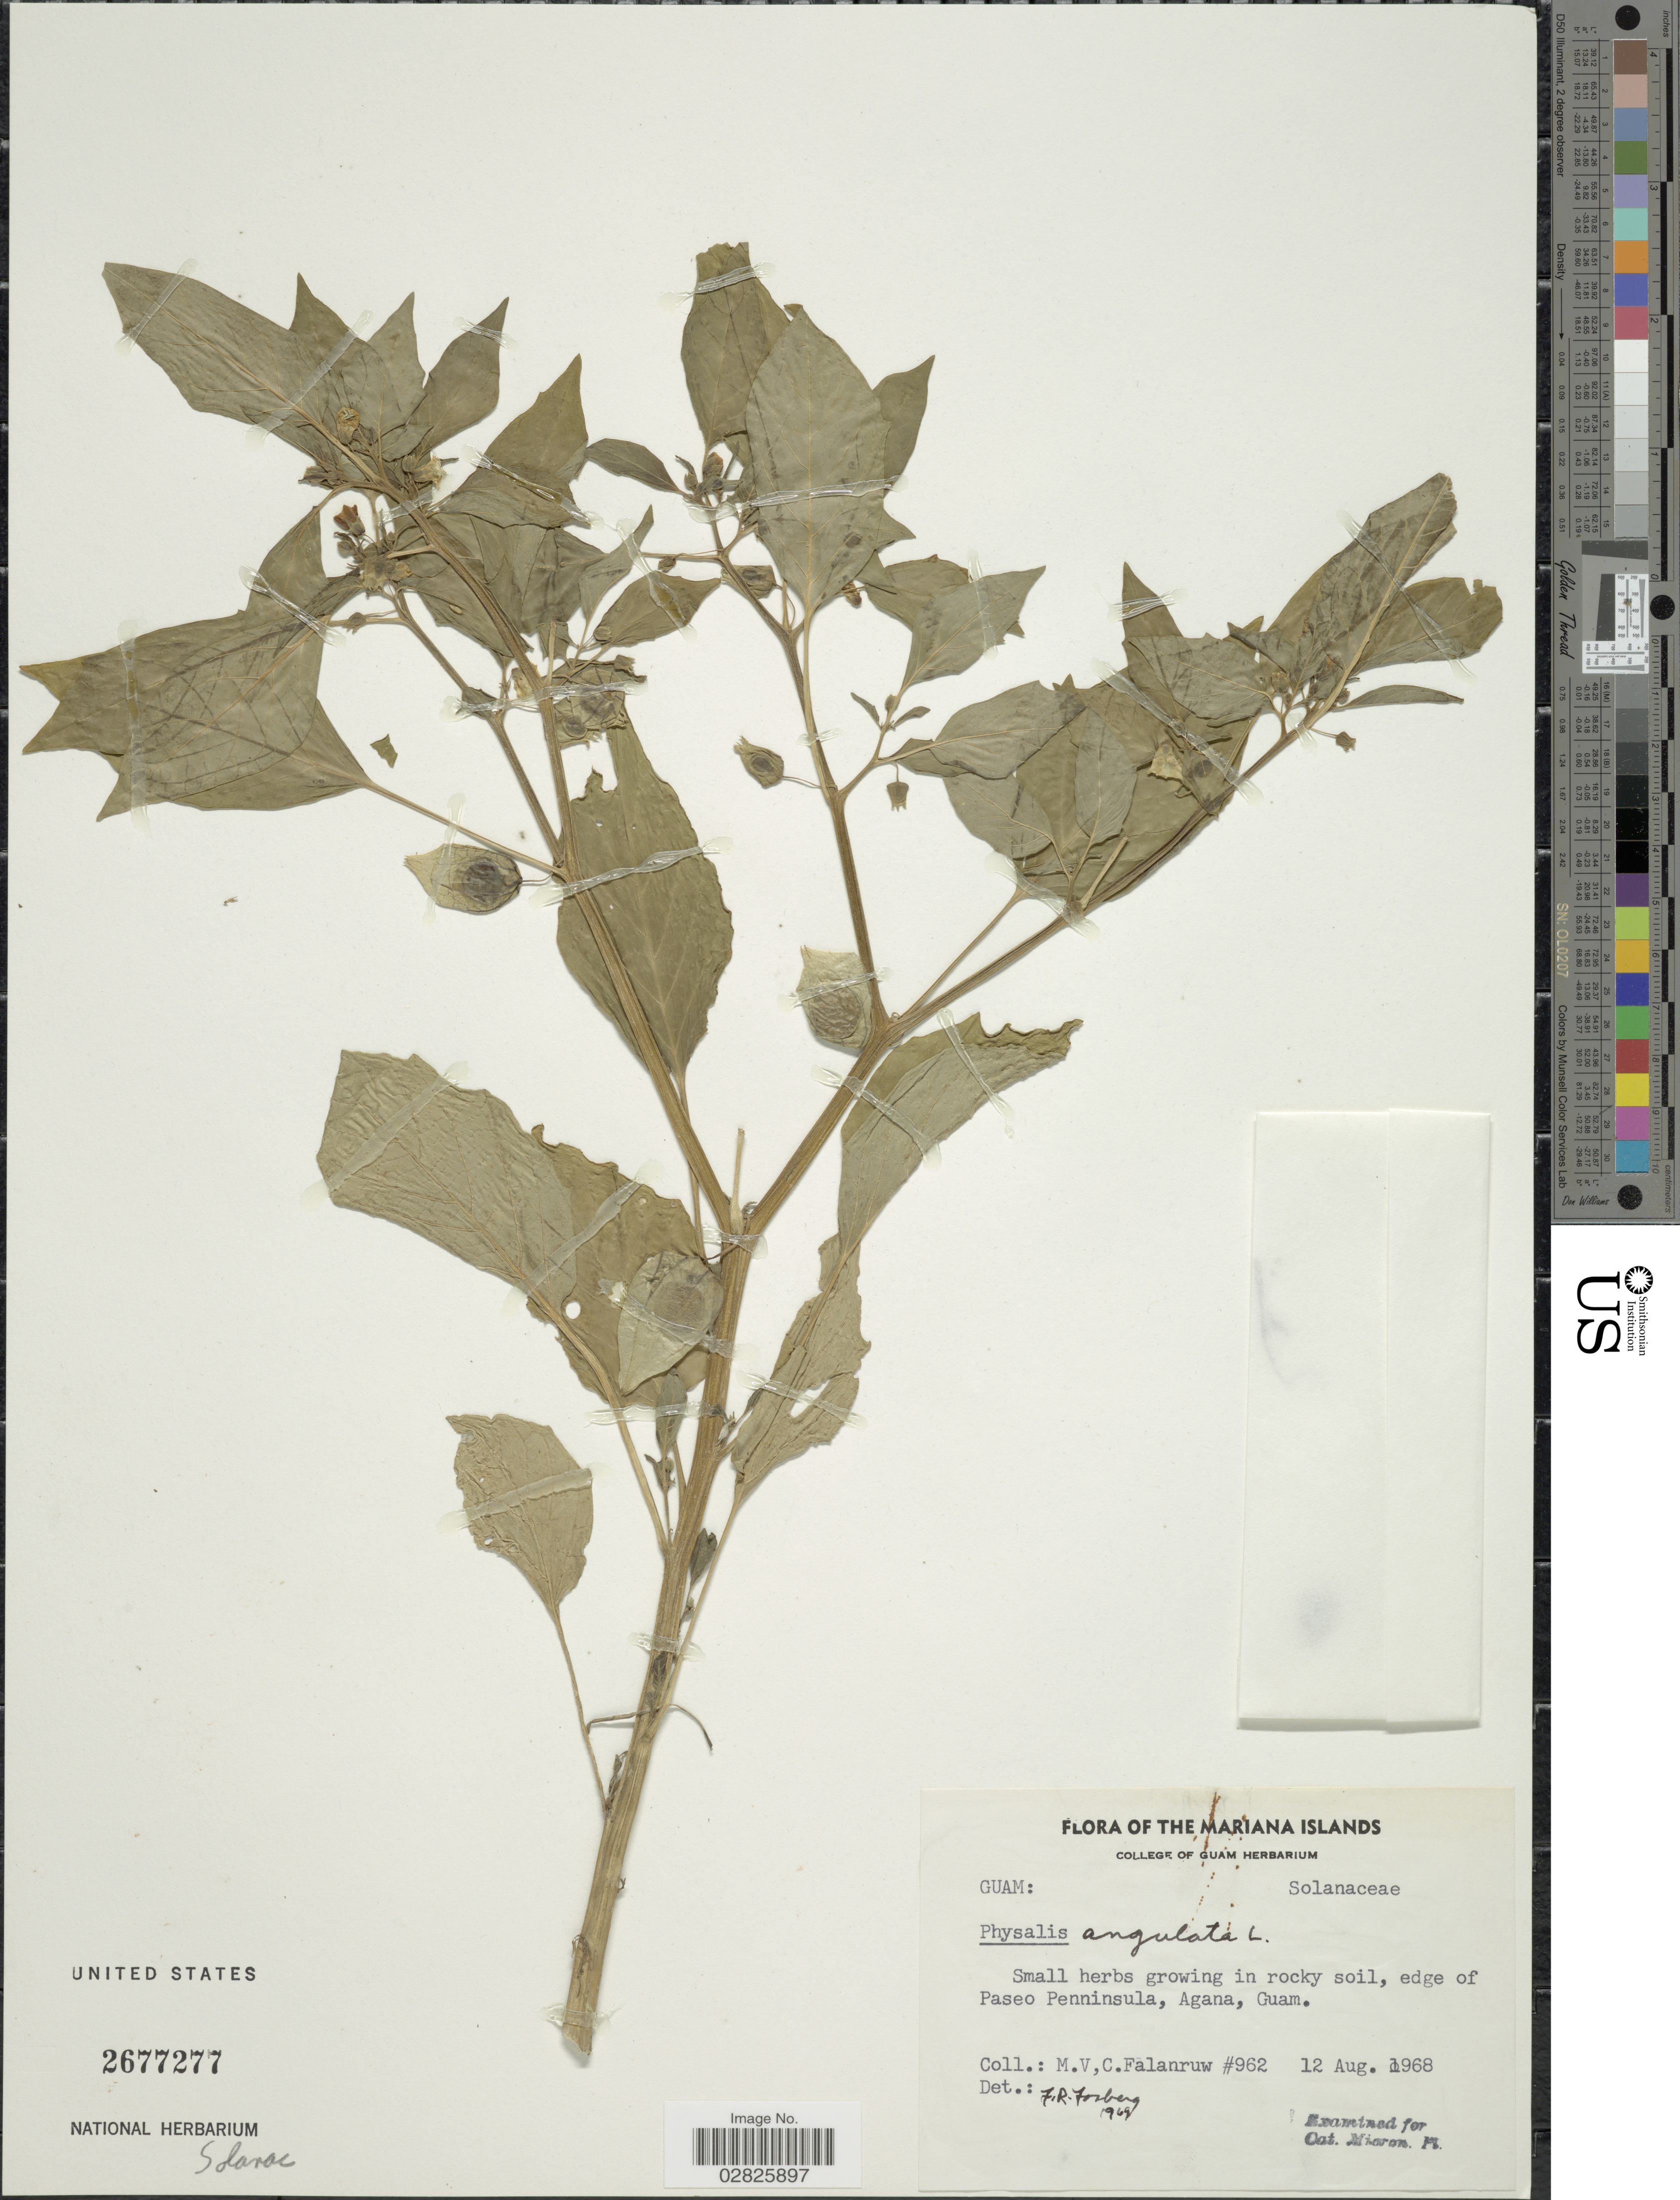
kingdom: Plantae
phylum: Tracheophyta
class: Magnoliopsida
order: Solanales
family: Solanaceae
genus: Physalis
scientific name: Physalis angulata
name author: L.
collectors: M. V. Falanruw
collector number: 962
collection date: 1968-08-12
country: Guam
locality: Mariana Islands. Edge of Paseo Penninsula, Agana.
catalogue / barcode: US 2677277